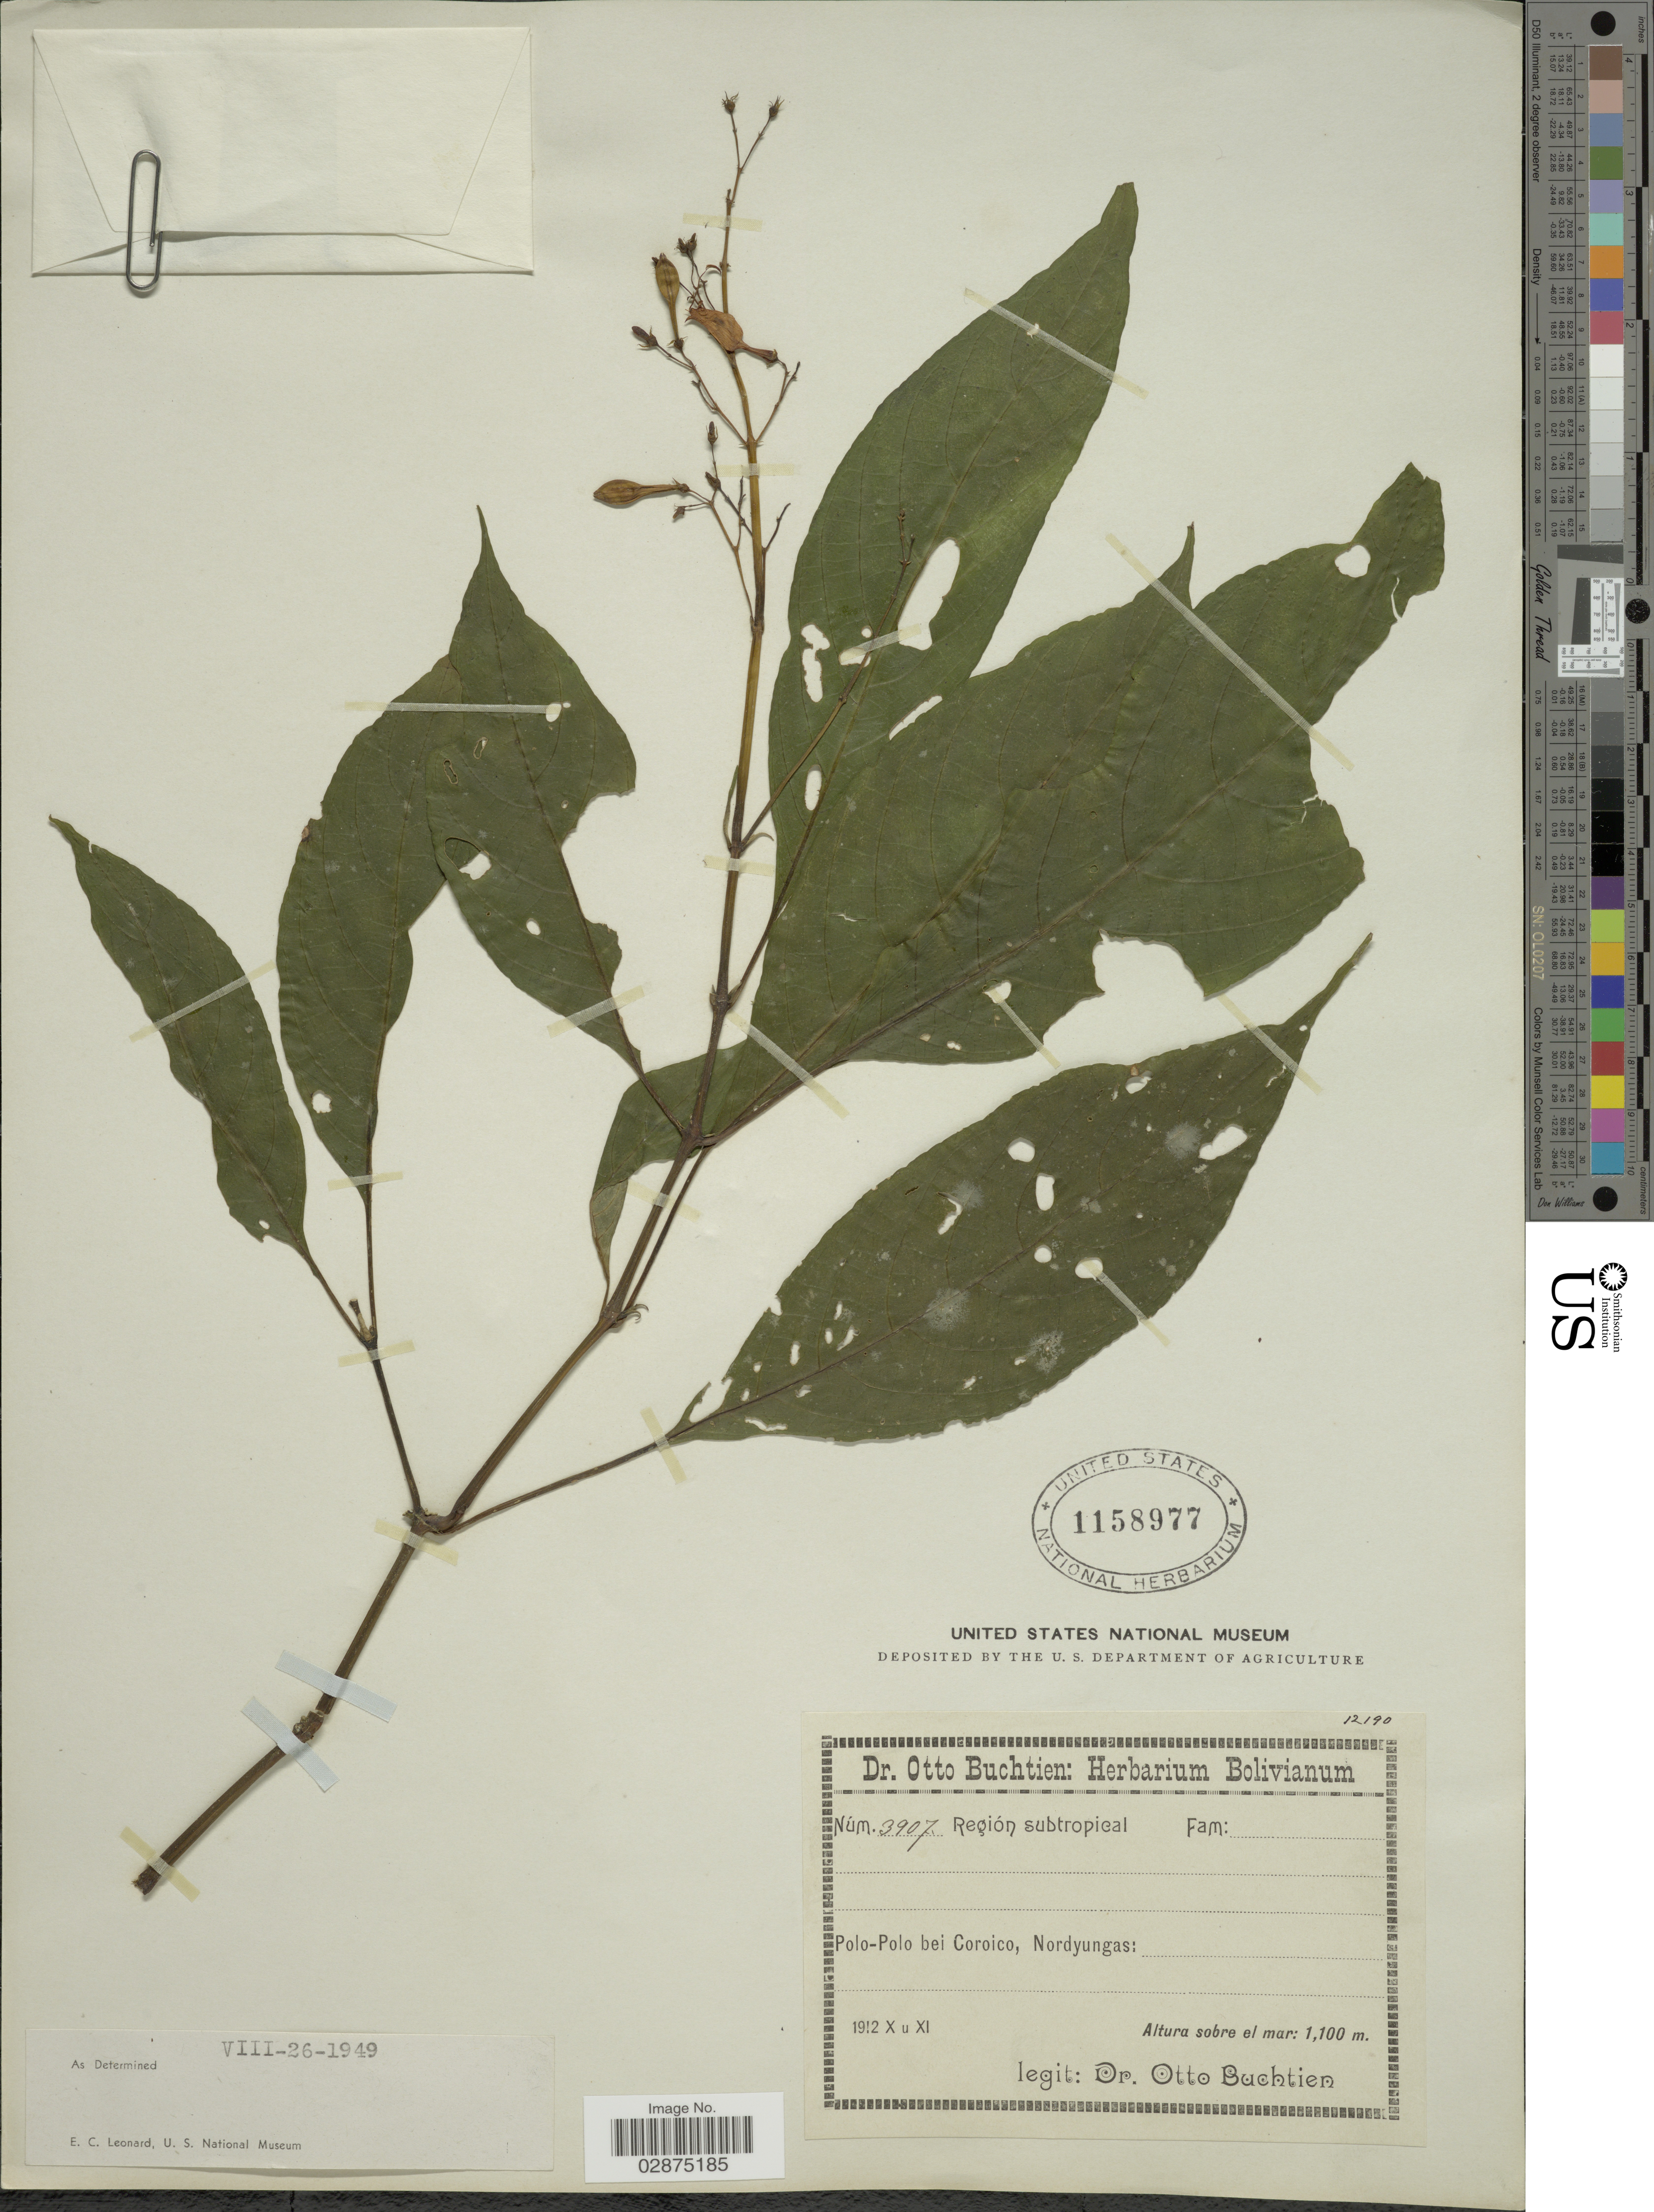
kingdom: Plantae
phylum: Tracheophyta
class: Magnoliopsida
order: Lamiales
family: Acanthaceae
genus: Stenostephanus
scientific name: Stenostephanus crenulatus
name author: (Britton ex Rusby) Wassh.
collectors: O. Buchtien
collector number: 3907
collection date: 1912-10/1912-11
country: Bolivia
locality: Polo-Polo bei Coroico, Nordyungas.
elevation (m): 1100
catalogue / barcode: US 1158977